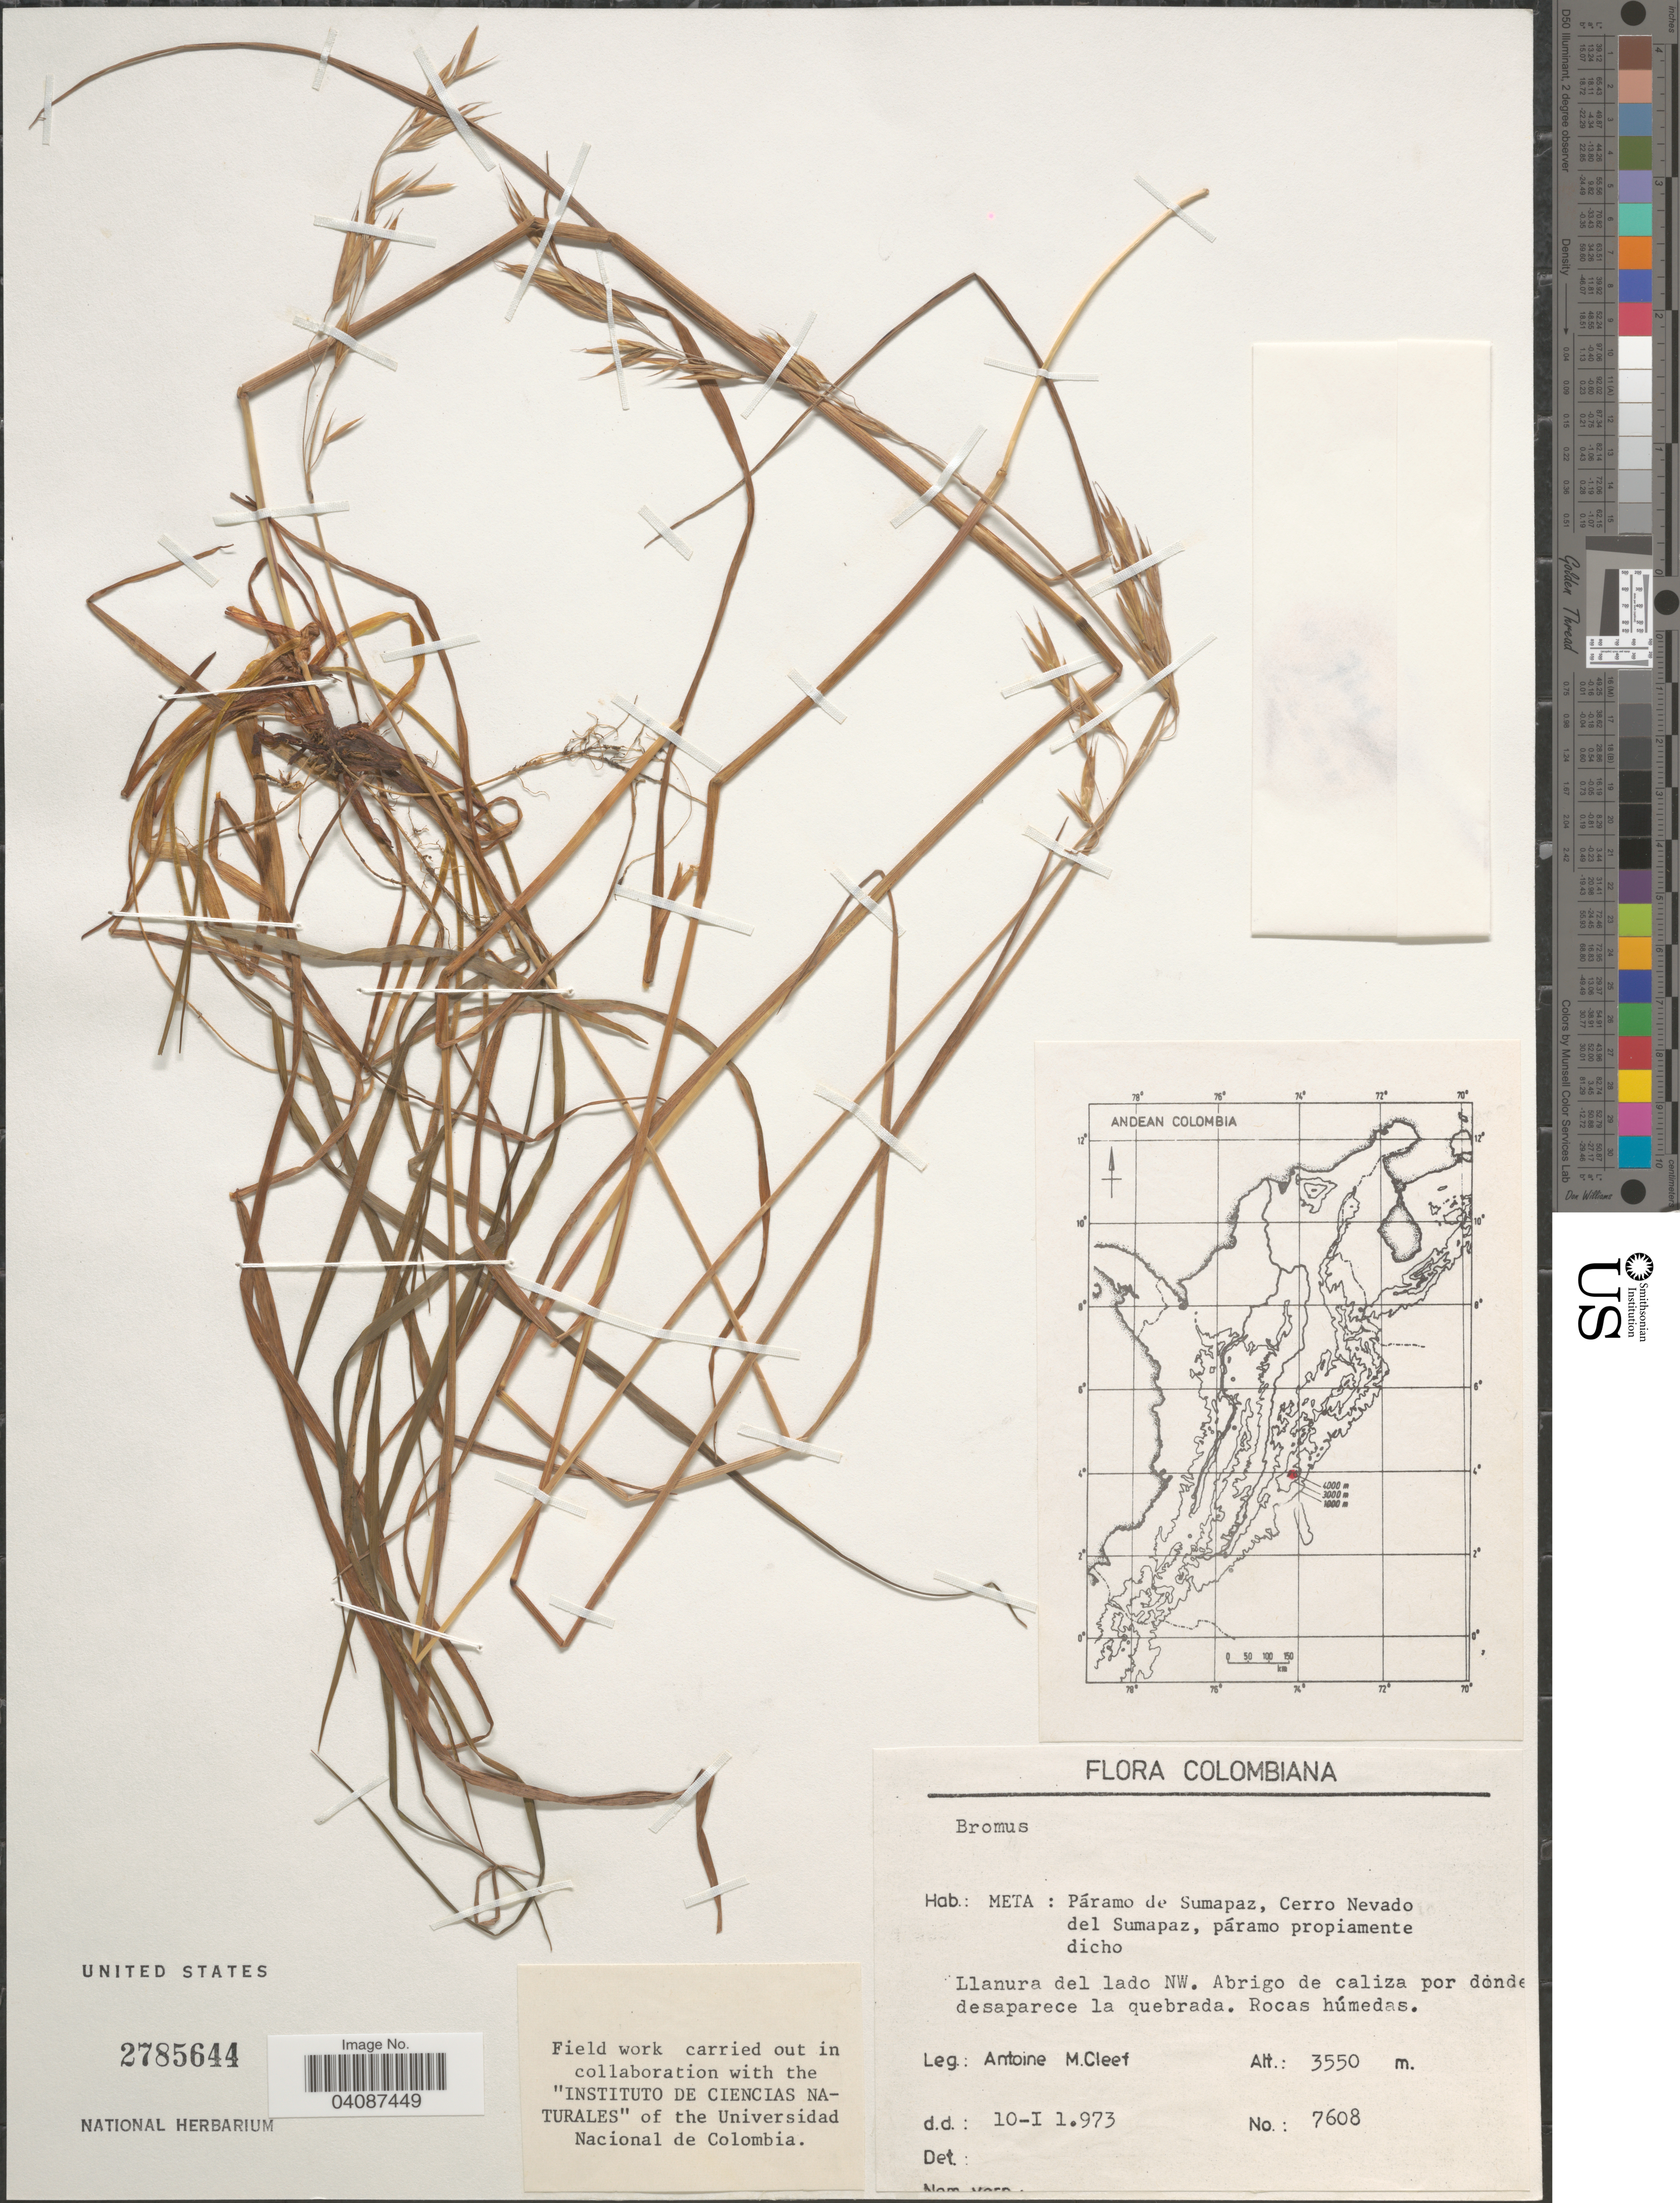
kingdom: Plantae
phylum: Tracheophyta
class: Liliopsida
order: Poales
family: Poaceae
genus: Bromus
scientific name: Bromus sp.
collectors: A. M. Cleef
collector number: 7608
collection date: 1973-01-10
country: Colombia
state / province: Meta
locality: Colombiana. Páramo de Sumapaz, Cerro Nevado del Sumapaz, páramo propiamente dicho. Llanura del lado NW. Abrigo de caliza por donde desaparece la quebrada. Rocas húmedas.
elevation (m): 3550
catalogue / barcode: US 2785644